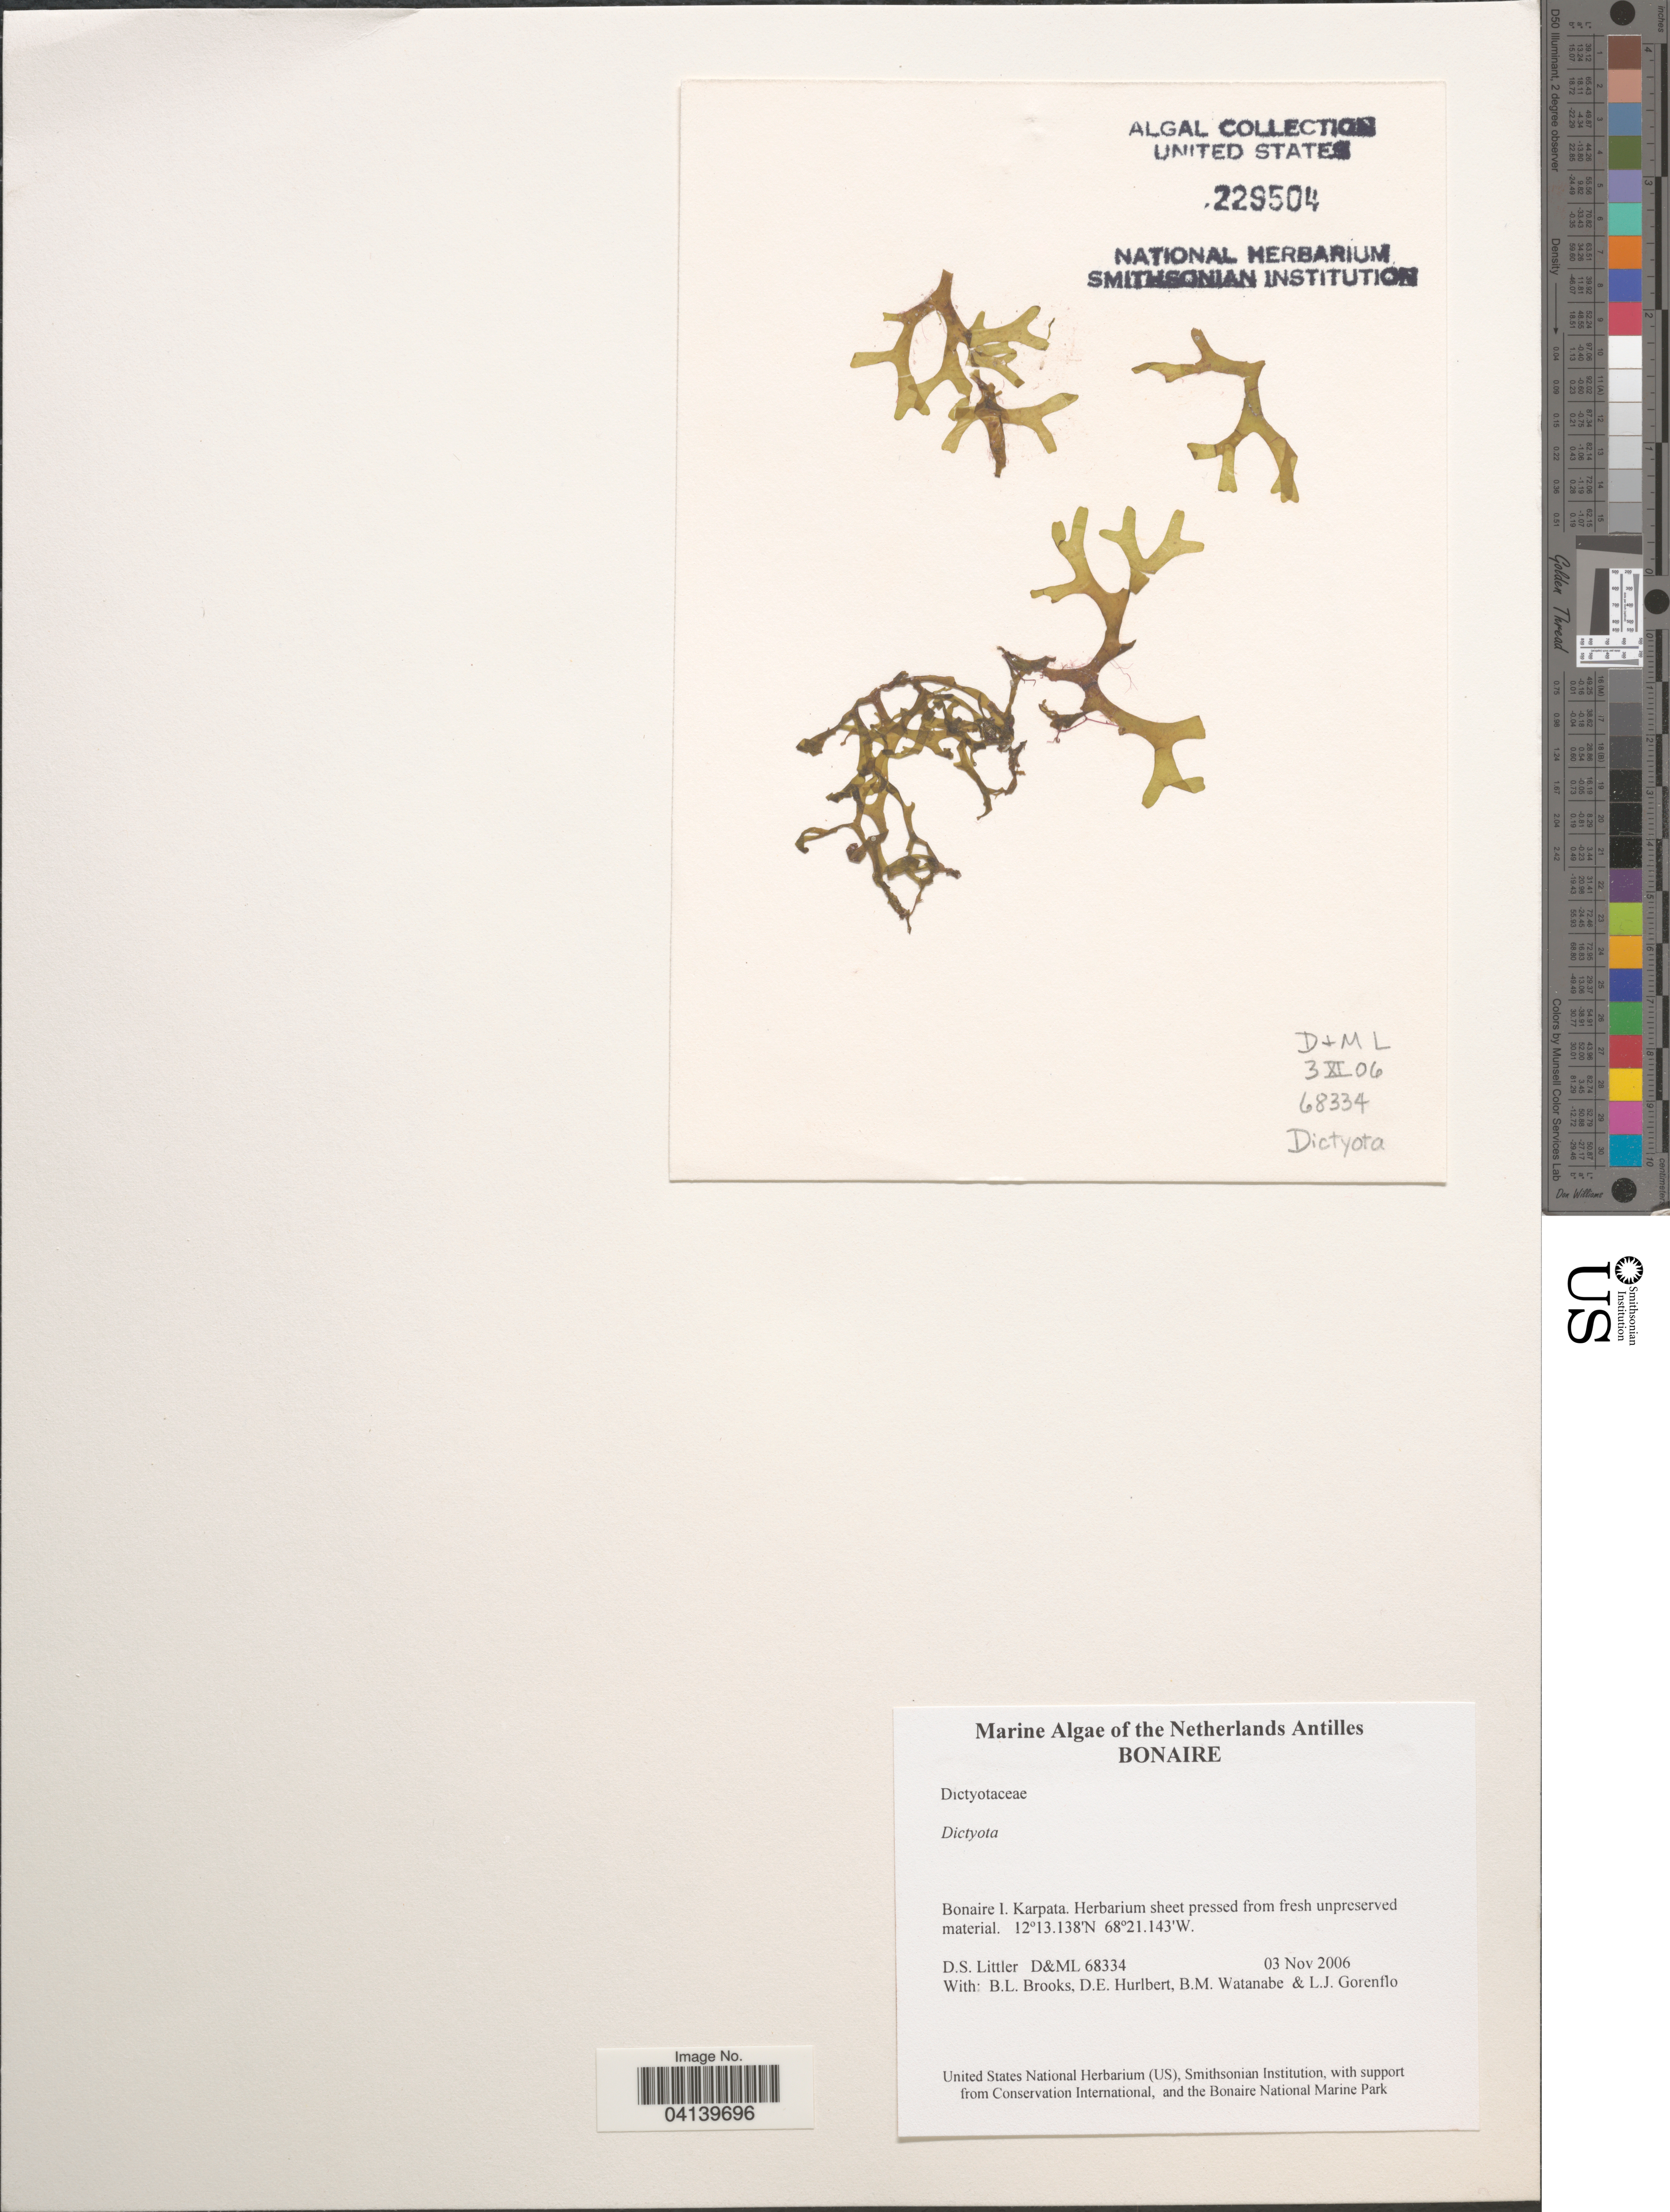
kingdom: Chromista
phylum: Ochrophyta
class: Phaeophyceae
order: Dictyotales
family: Dictyotaceae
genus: Dictyota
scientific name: Dictyota sp.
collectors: D. S. Littler, B. Brooks, D. Hurlbert, B. Watanabe & L. Gorenflo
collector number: D&ML 68334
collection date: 2006-11-03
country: Netherlands Antilles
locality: Bonaire. Bonaire I. Karpata.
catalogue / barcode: US 229504